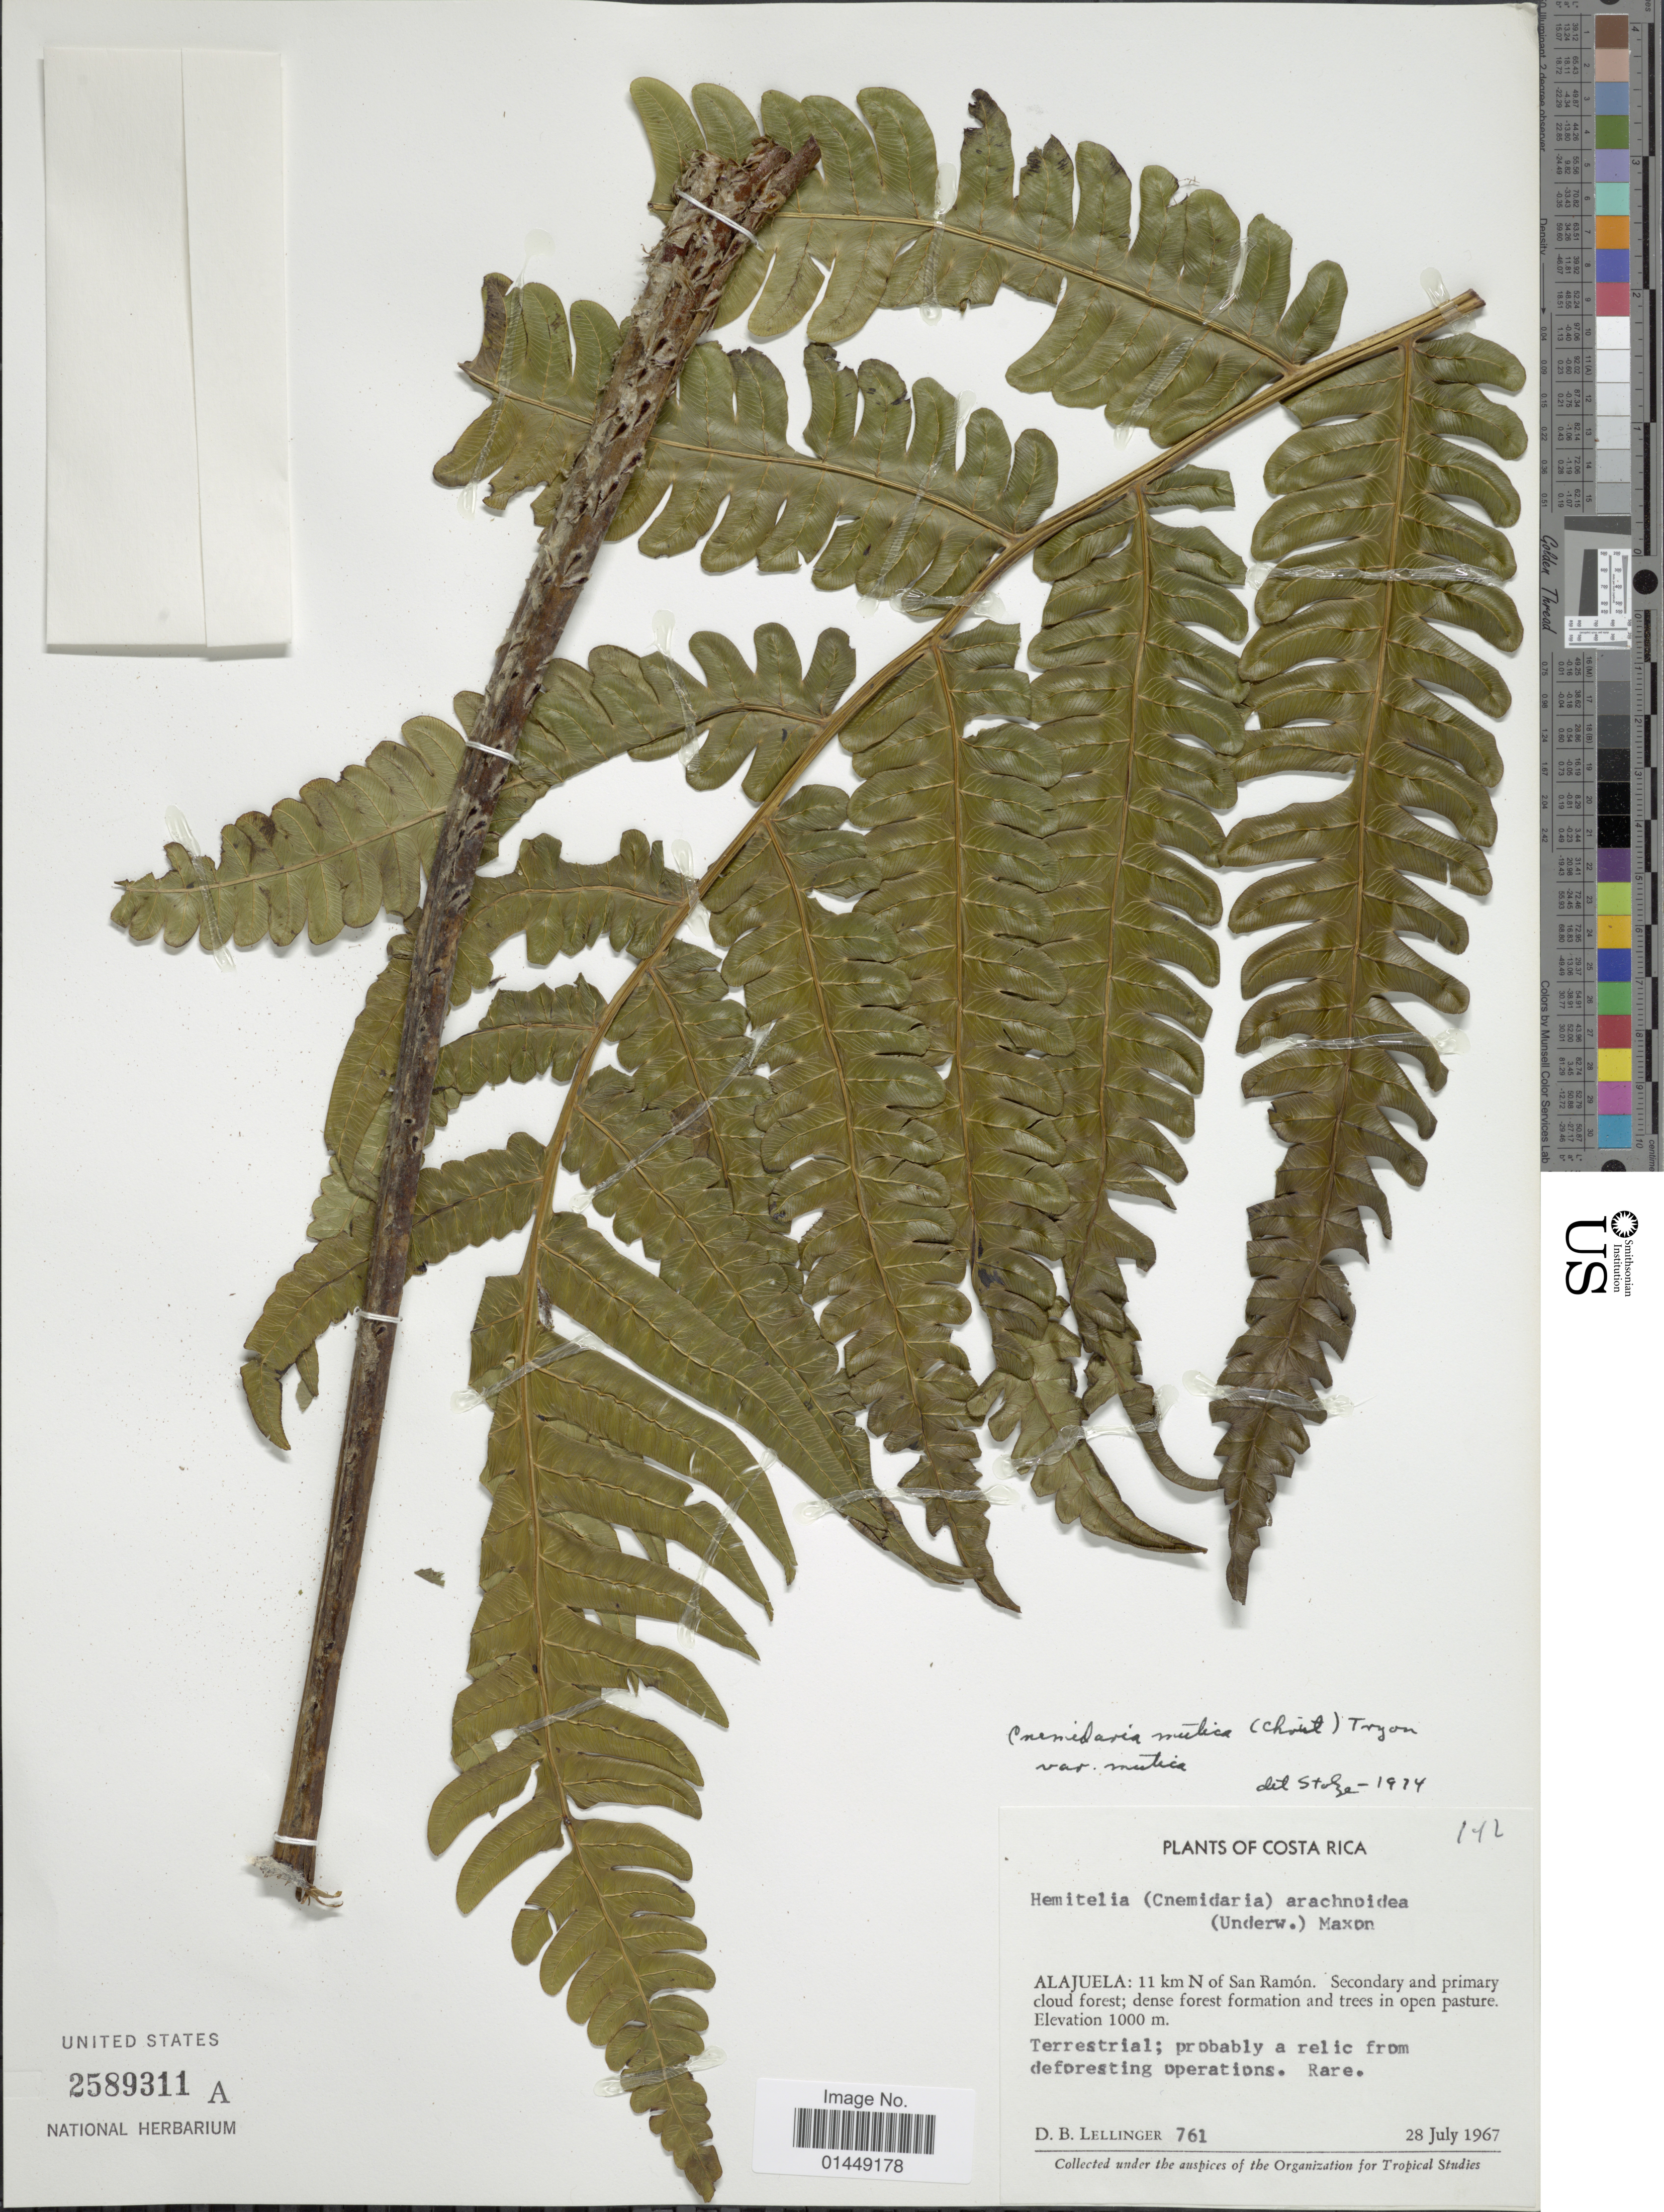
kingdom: Plantae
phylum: Tracheophyta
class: Polypodiopsida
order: Cyatheales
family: Cyatheaceae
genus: Cyathea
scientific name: Cyathea mutica var. mutica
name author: (Christ) Domin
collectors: D. B. Lellinger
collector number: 761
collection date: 1967-07-28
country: Costa Rica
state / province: Alajuela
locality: Alajuela: 11 km N of San Ramón.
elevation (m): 1000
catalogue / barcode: US 2589311A